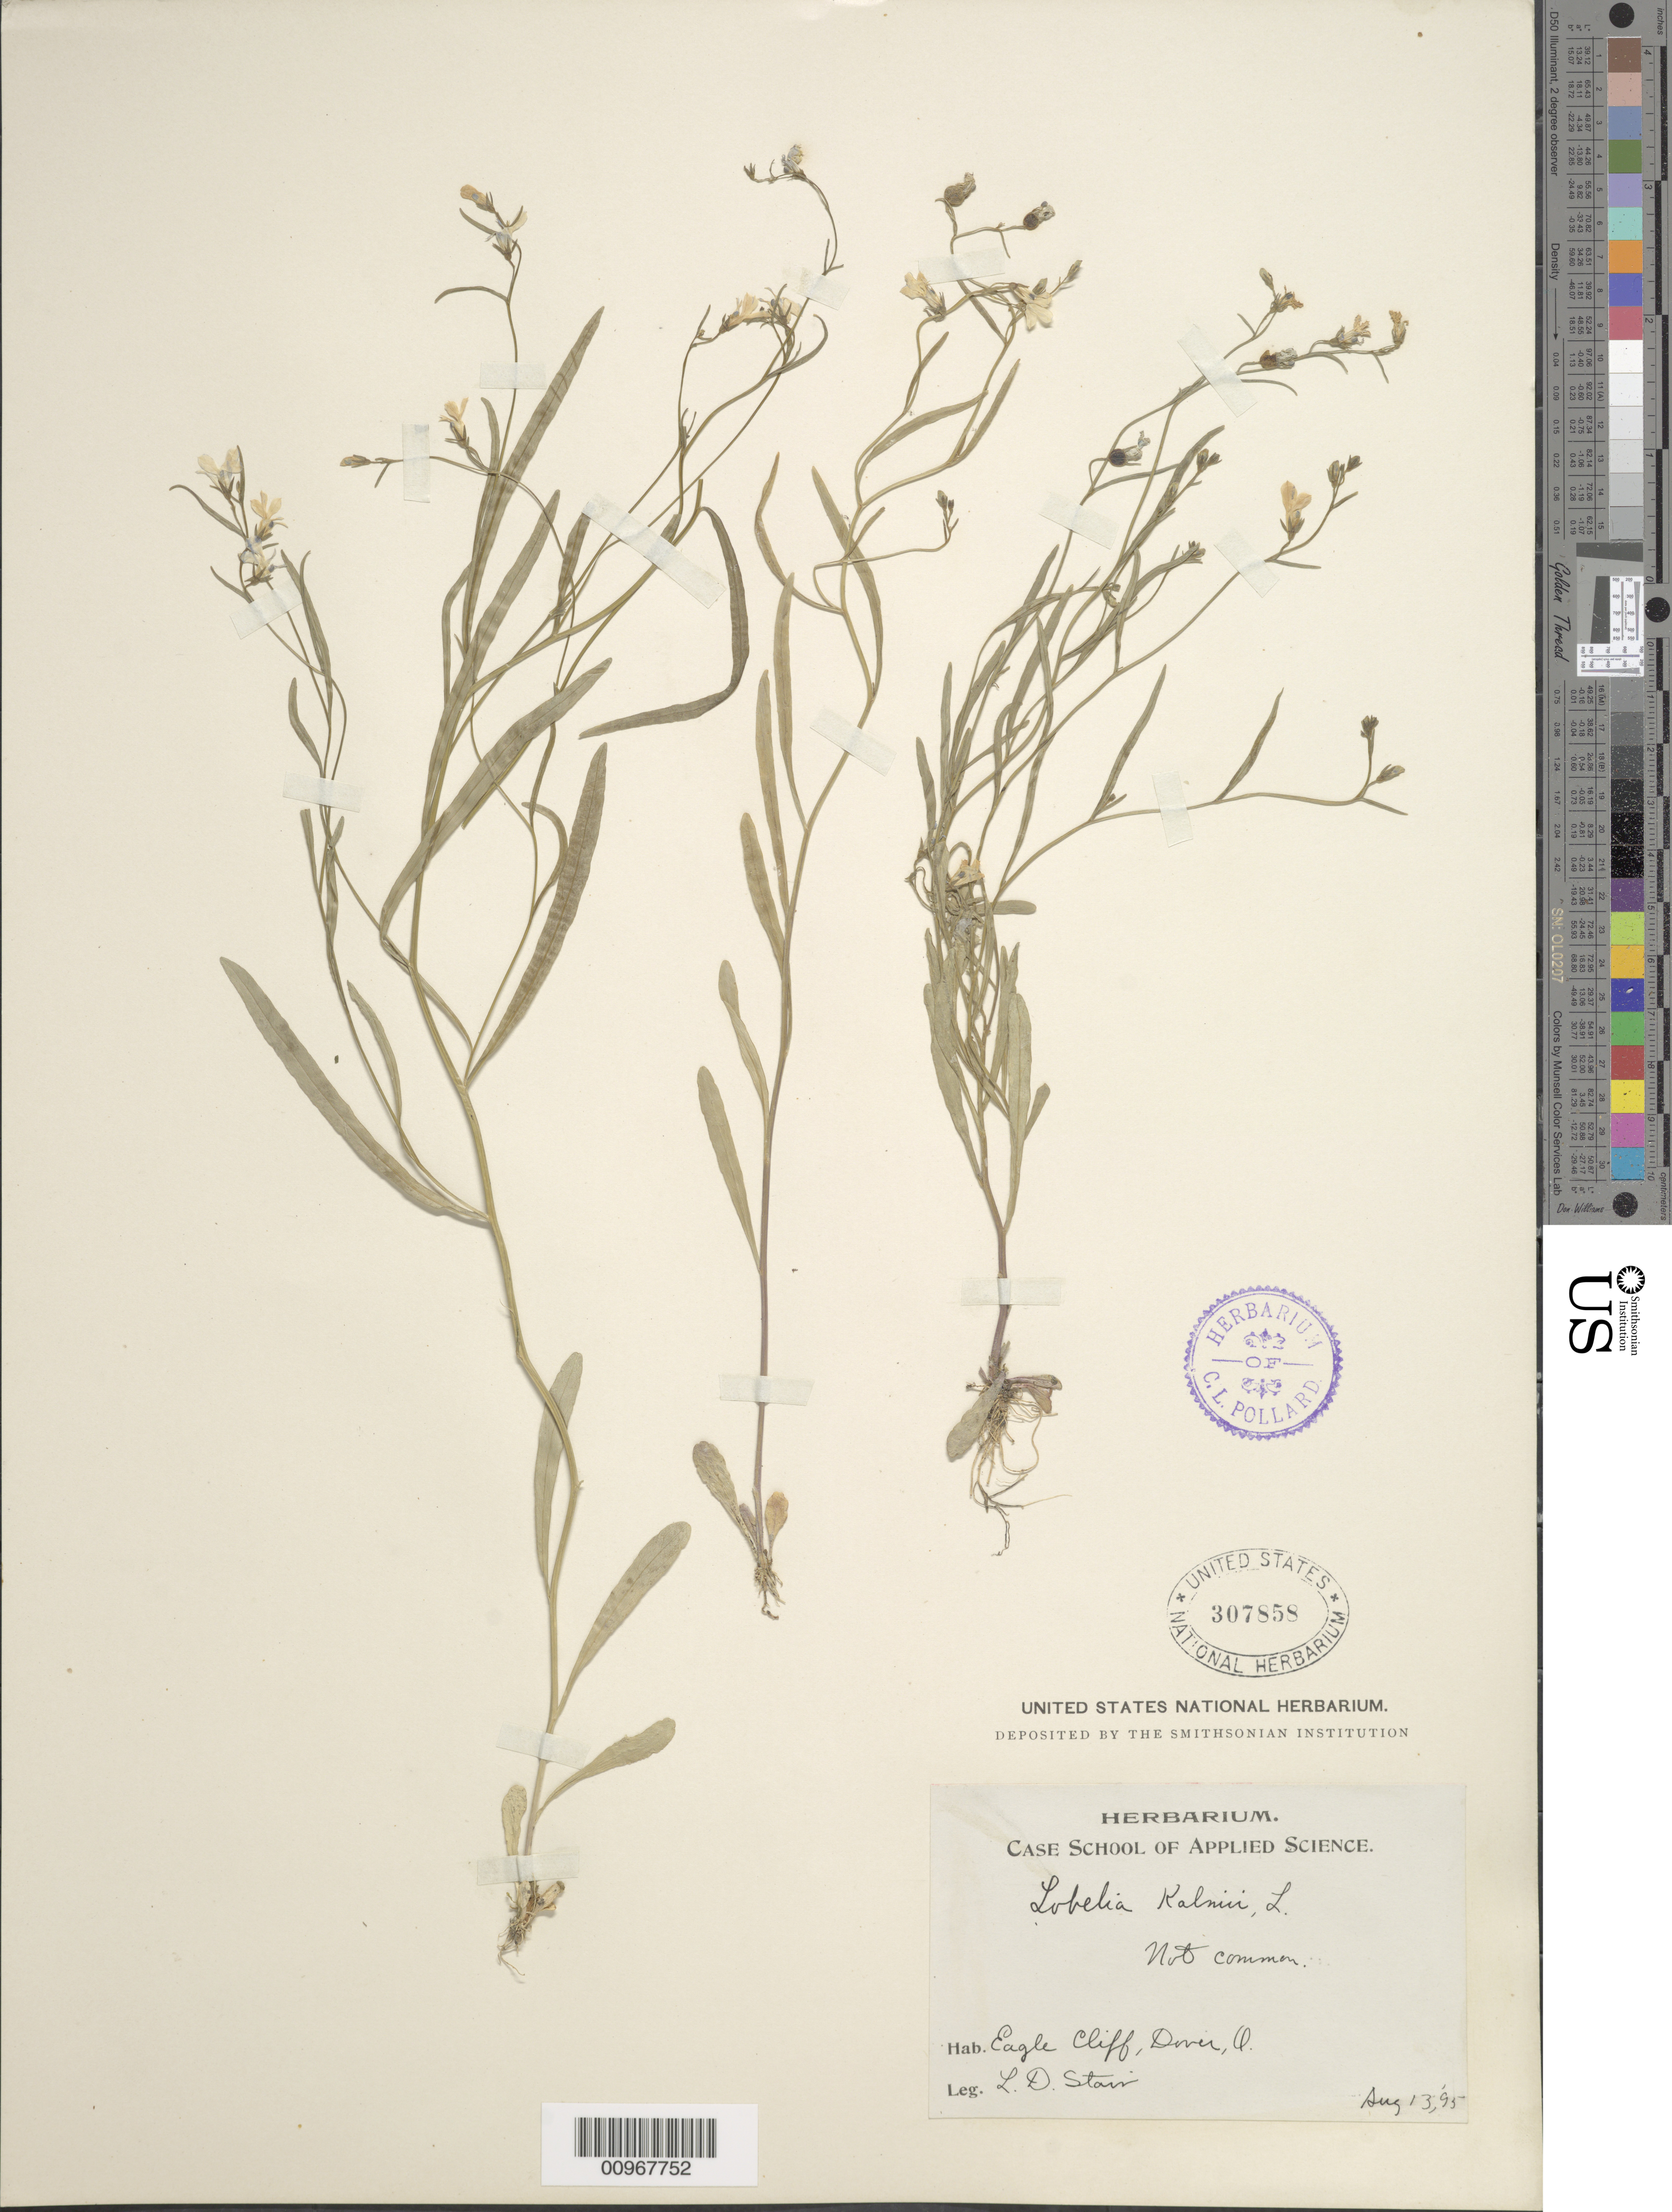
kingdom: Plantae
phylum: Tracheophyta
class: Magnoliopsida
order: Asterales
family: Campanulaceae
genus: Lobelia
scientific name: Lobelia kalmii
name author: L.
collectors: L. Stair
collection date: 1895-08-13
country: United States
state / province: Ohio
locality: Eagle Cliff, Dover, O.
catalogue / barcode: US 307858